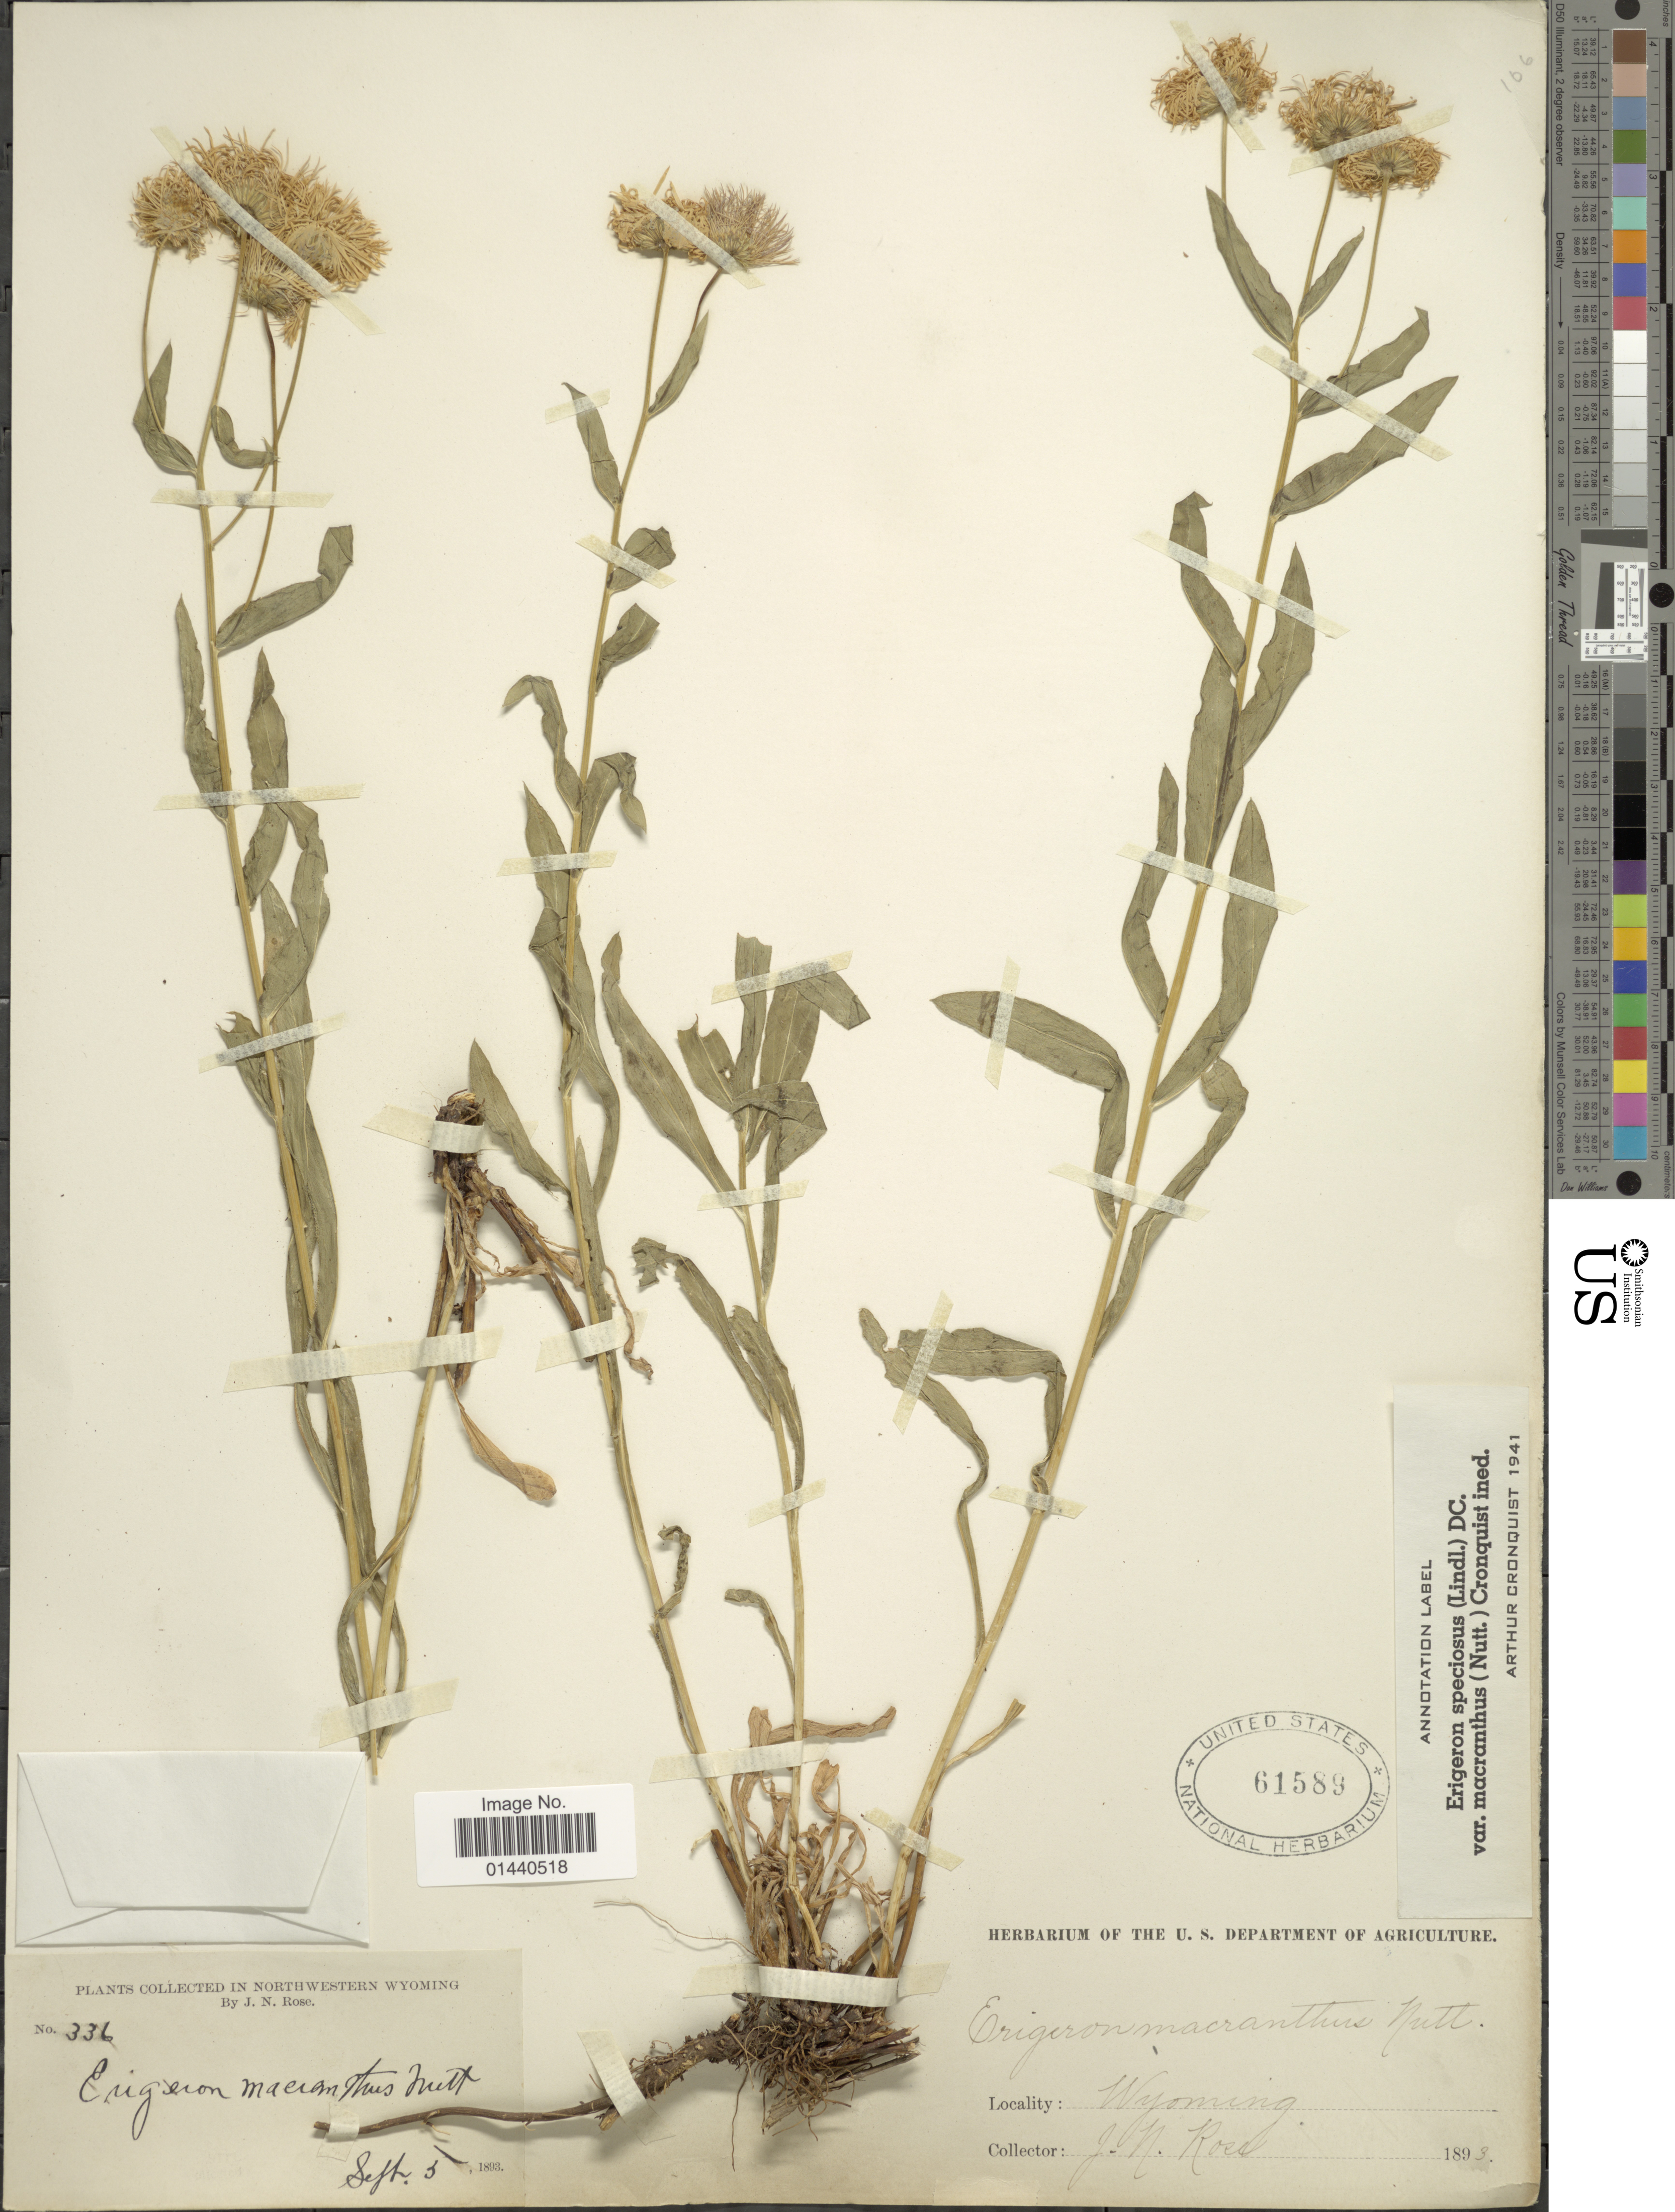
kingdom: Plantae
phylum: Tracheophyta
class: Magnoliopsida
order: Asterales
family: Asteraceae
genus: Erigeron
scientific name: Erigeron speciosus var. macranthus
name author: (Nutt.) Cronq.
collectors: J. N. Rose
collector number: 336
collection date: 1893-09-03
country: United States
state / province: Wyoming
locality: In Northwestern Wyoming.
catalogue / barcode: US 61589